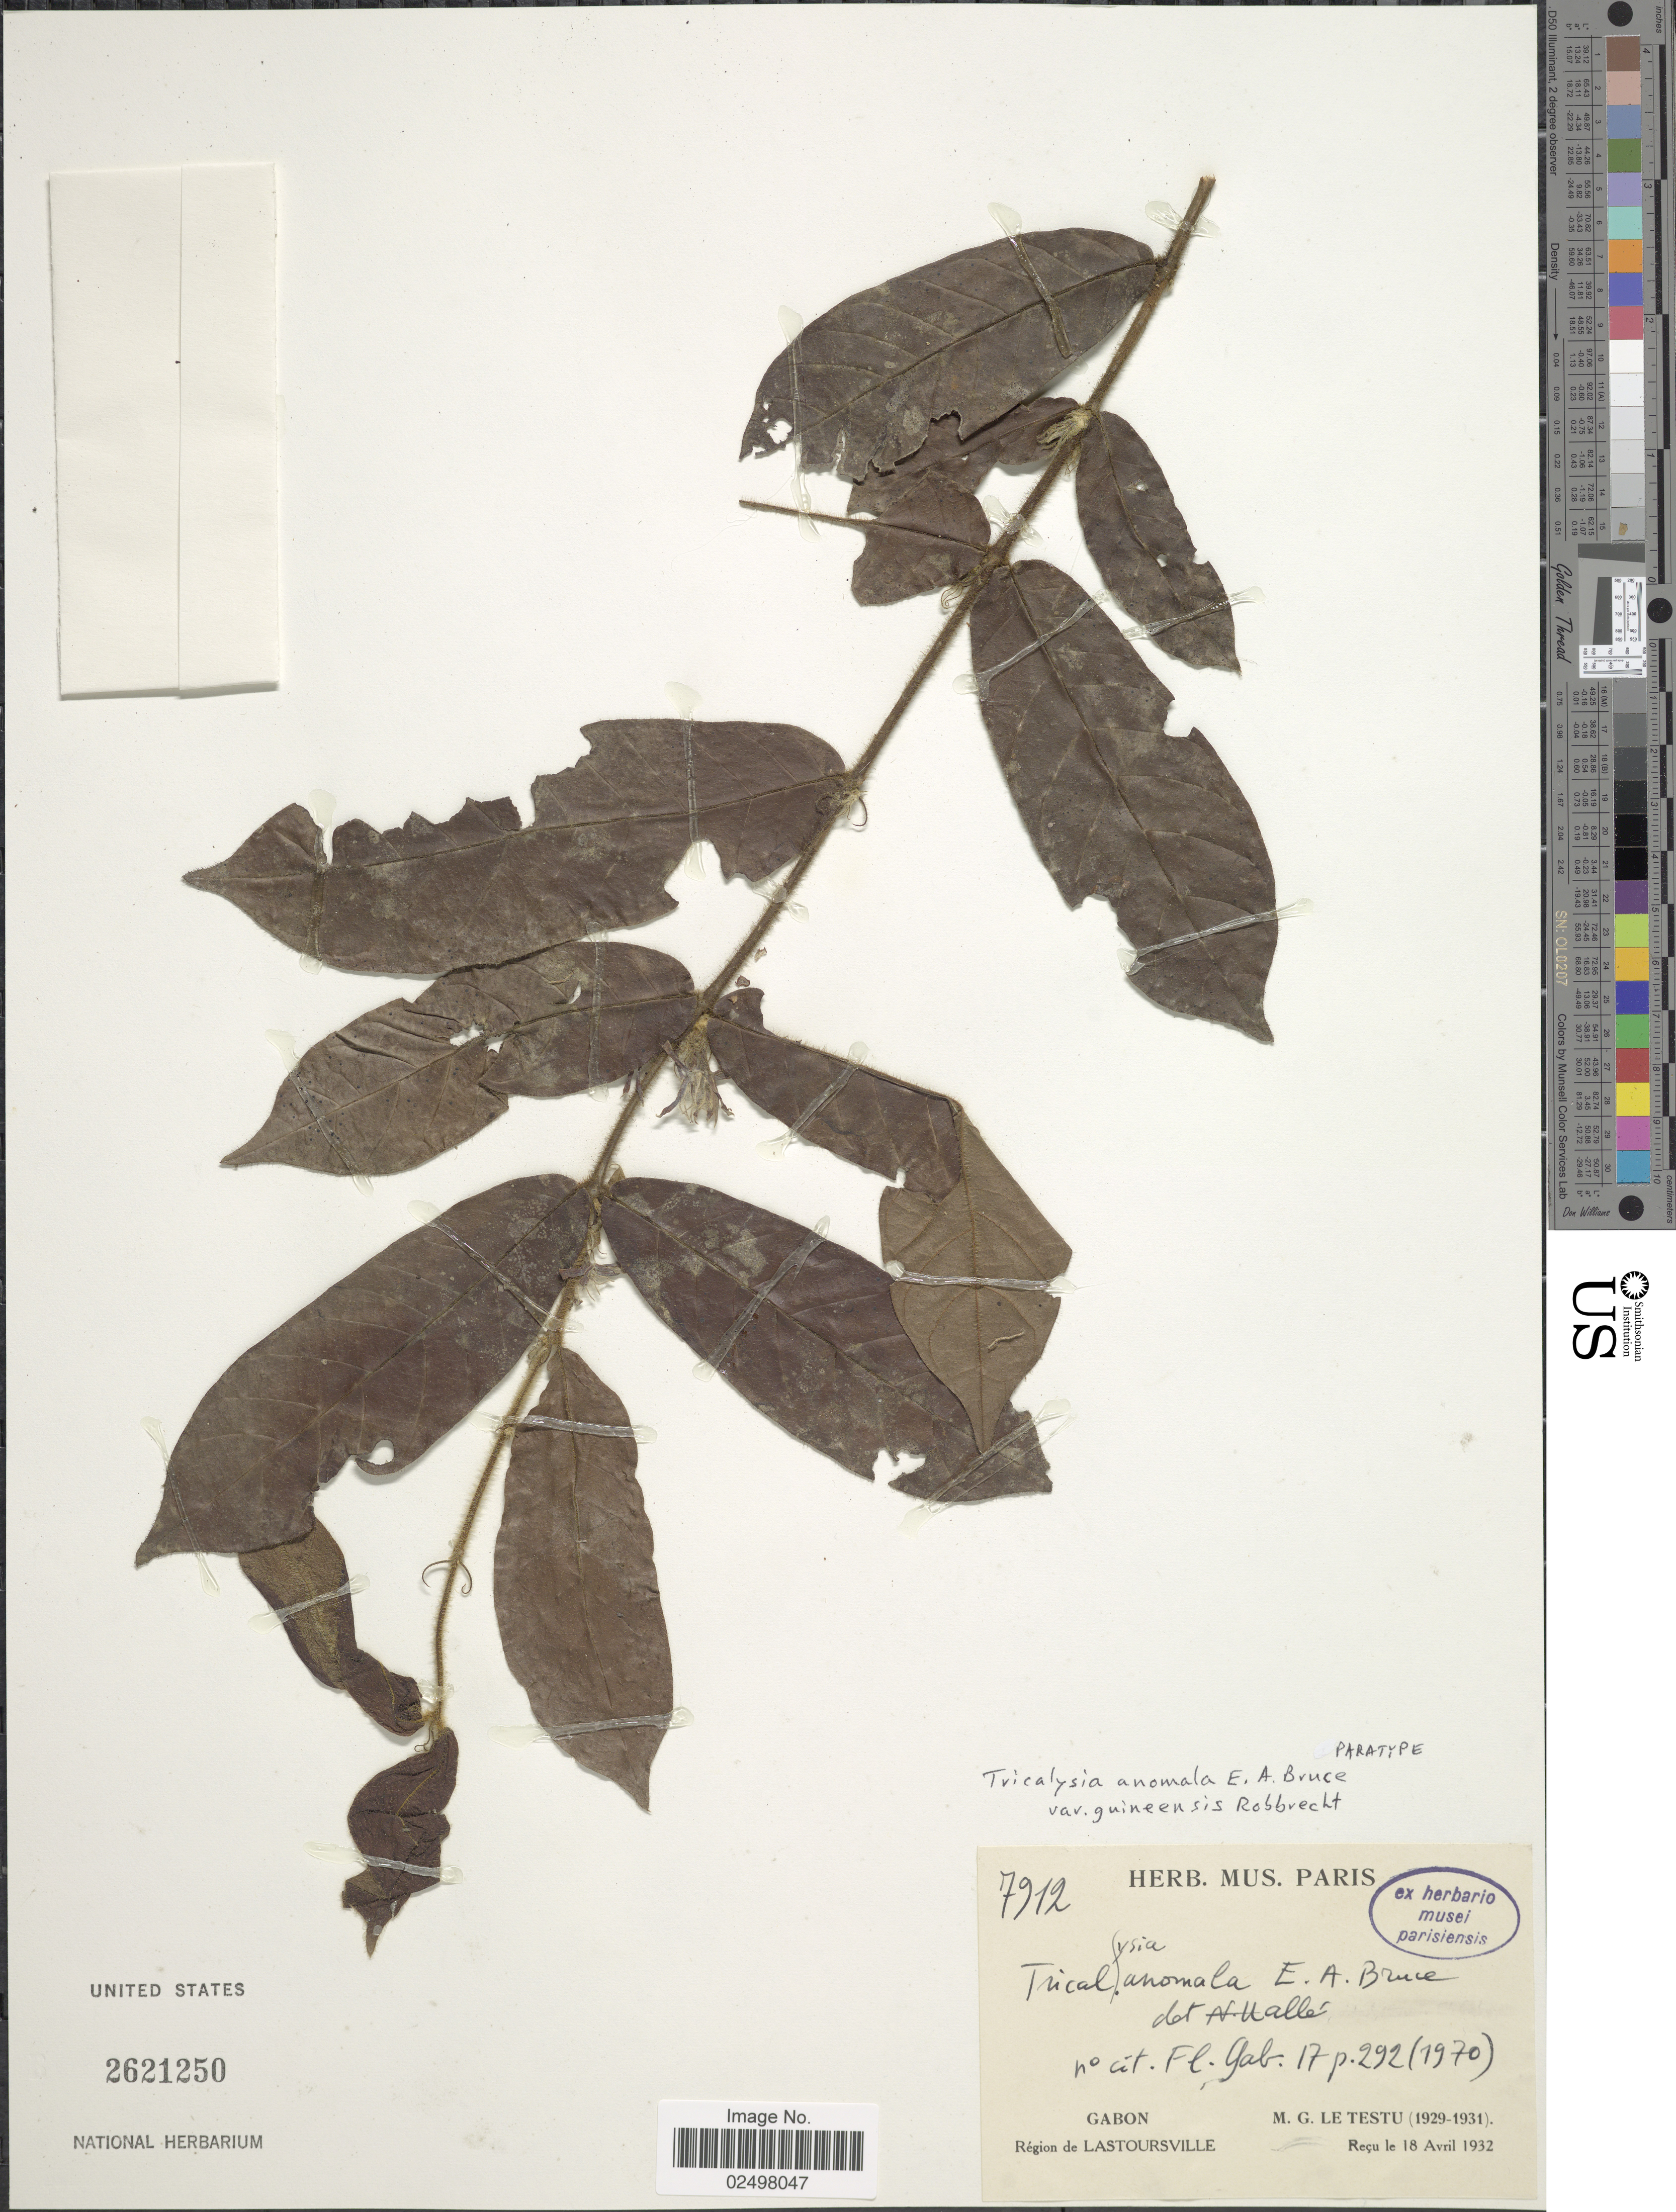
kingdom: Plantae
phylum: Tracheophyta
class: Magnoliopsida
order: Gentianales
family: Rubiaceae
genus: Tricalysia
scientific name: Tricalysia anomala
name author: E.A. Bruce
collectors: M. Le Testu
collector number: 7912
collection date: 1932-04-18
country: Gabon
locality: Region de Lastoursville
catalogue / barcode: US 2621250